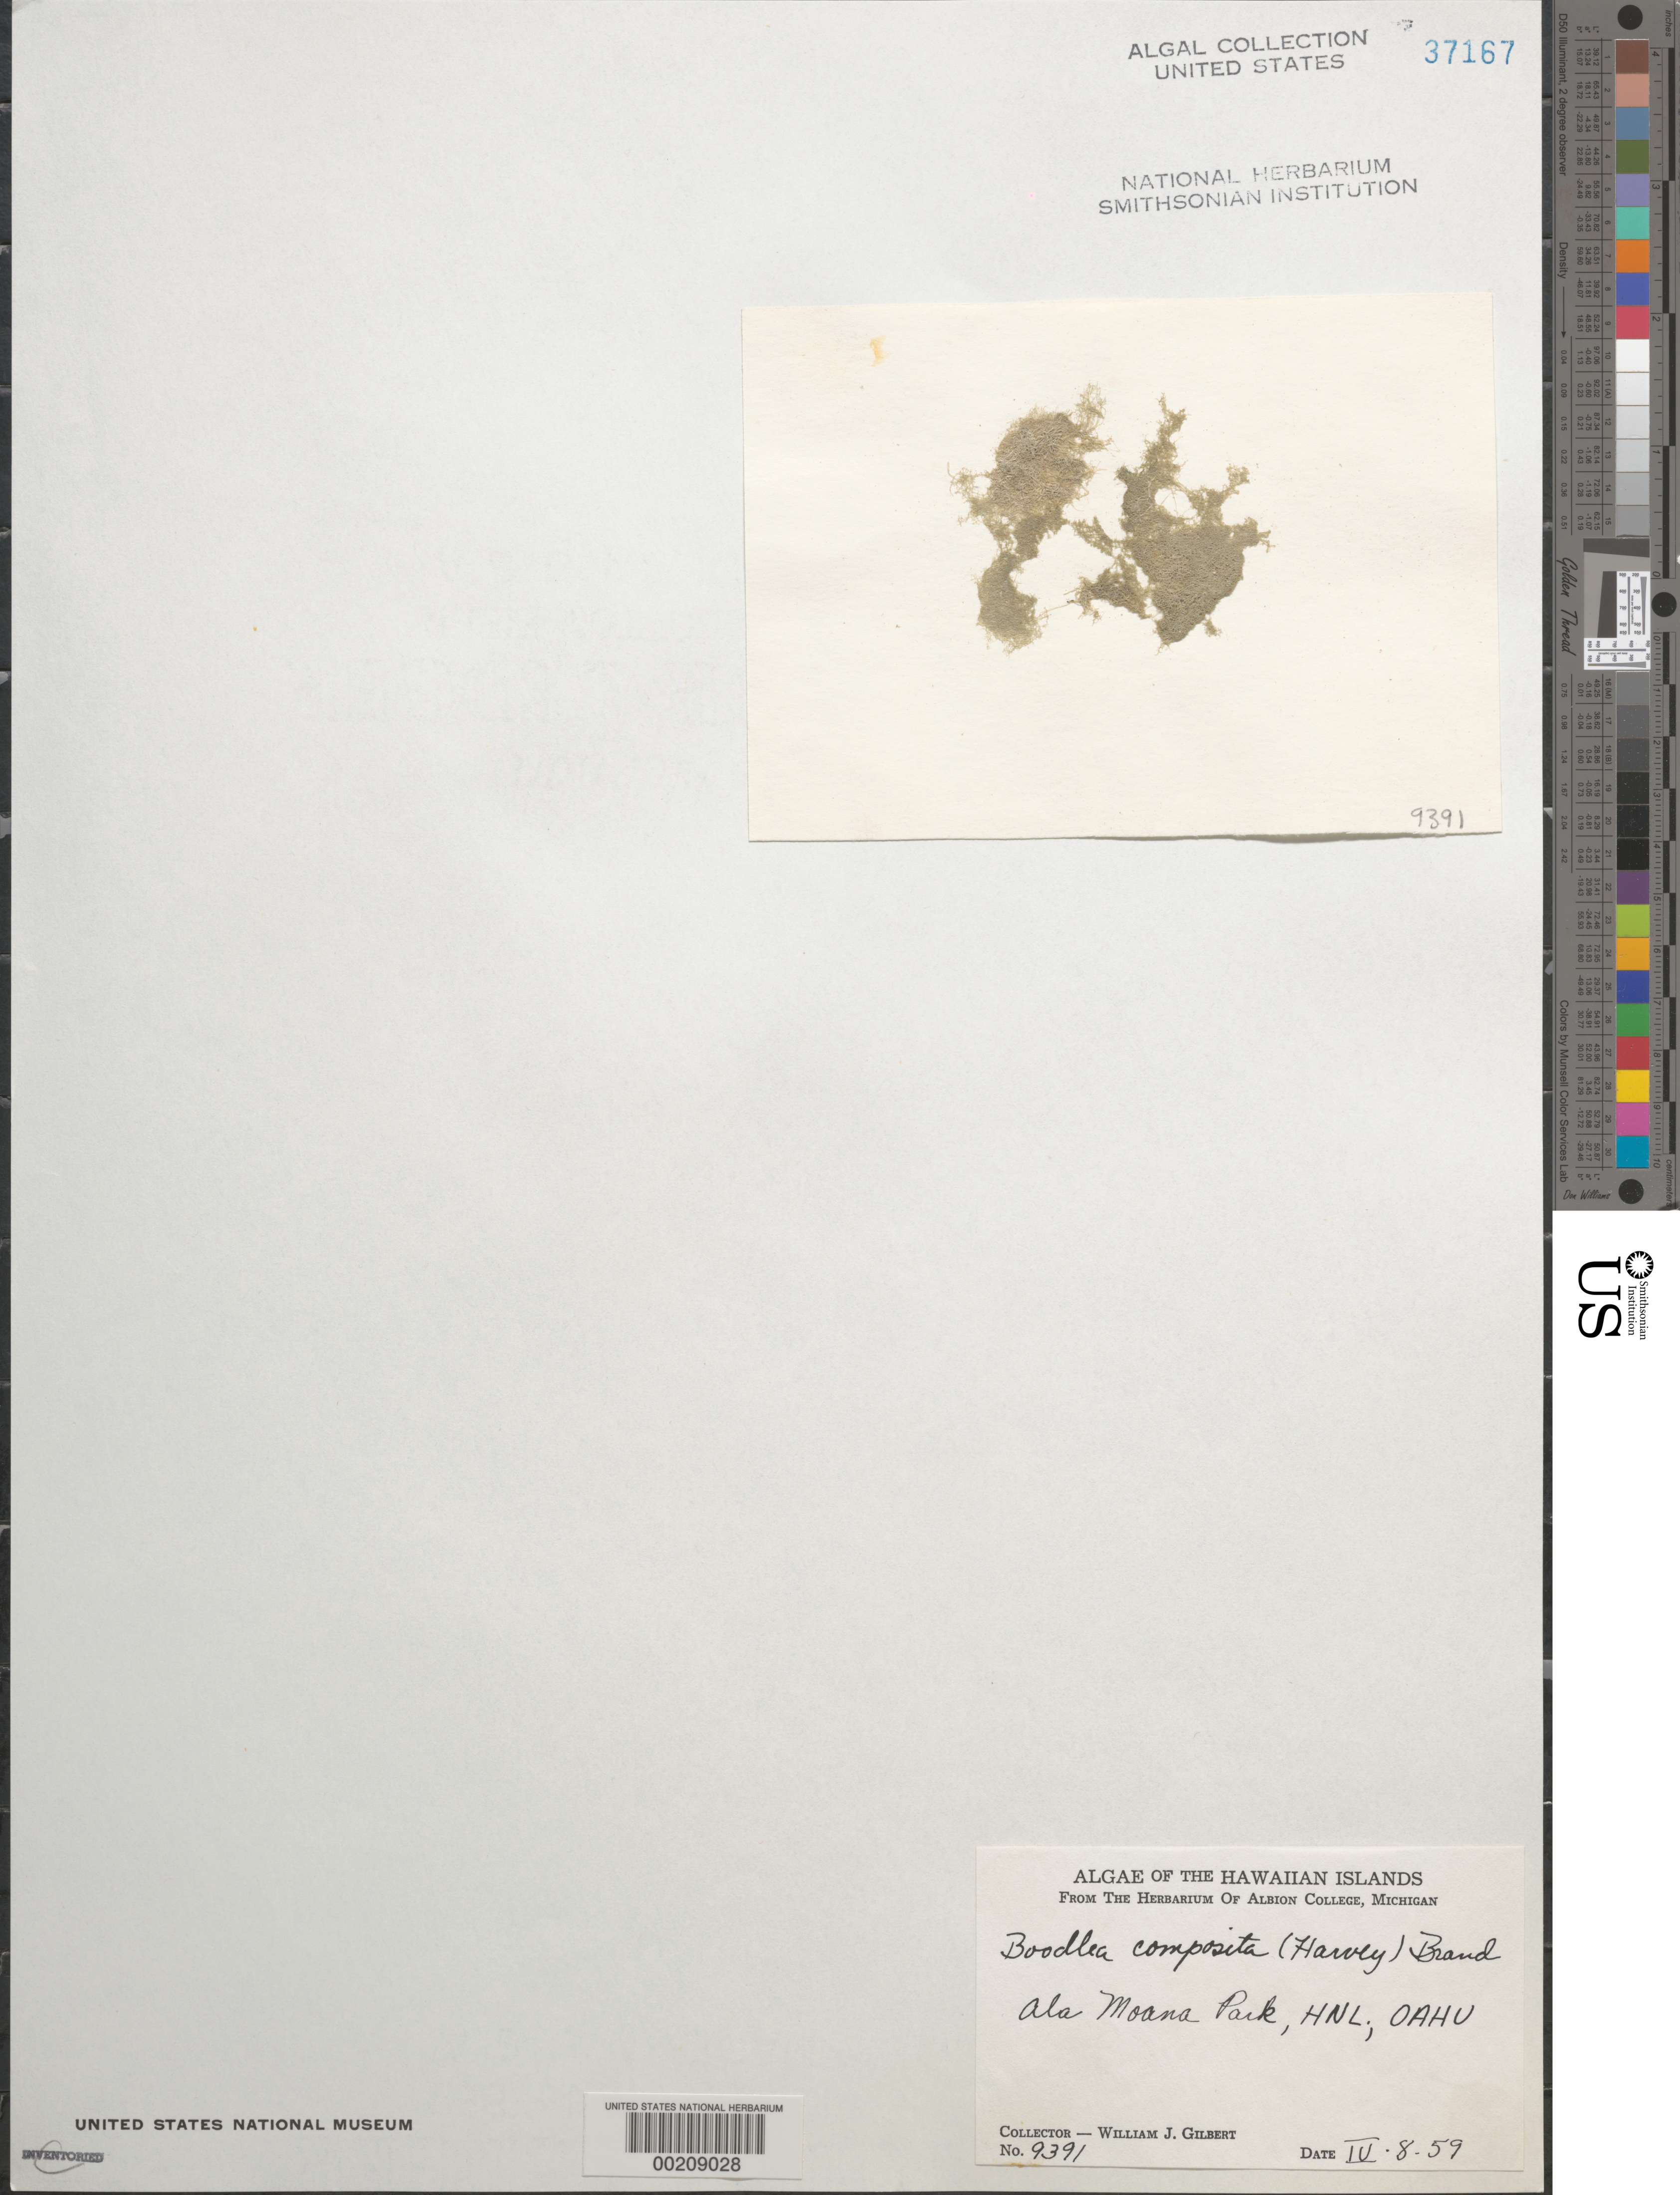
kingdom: Plantae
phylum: Chlorophyta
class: Ulvophyceae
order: Siphonocladales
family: Boodleaceae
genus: Boodlea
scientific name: Boodlea composita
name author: (Humb. & Humb.) Brand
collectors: W. J. Gilbert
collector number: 9391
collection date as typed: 08 Apr 1959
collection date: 1959-04-08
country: United States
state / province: Hawaii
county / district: Honolulu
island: Oahu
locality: Ala Moana Park, Honolulu (Hnl)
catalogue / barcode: US 37167